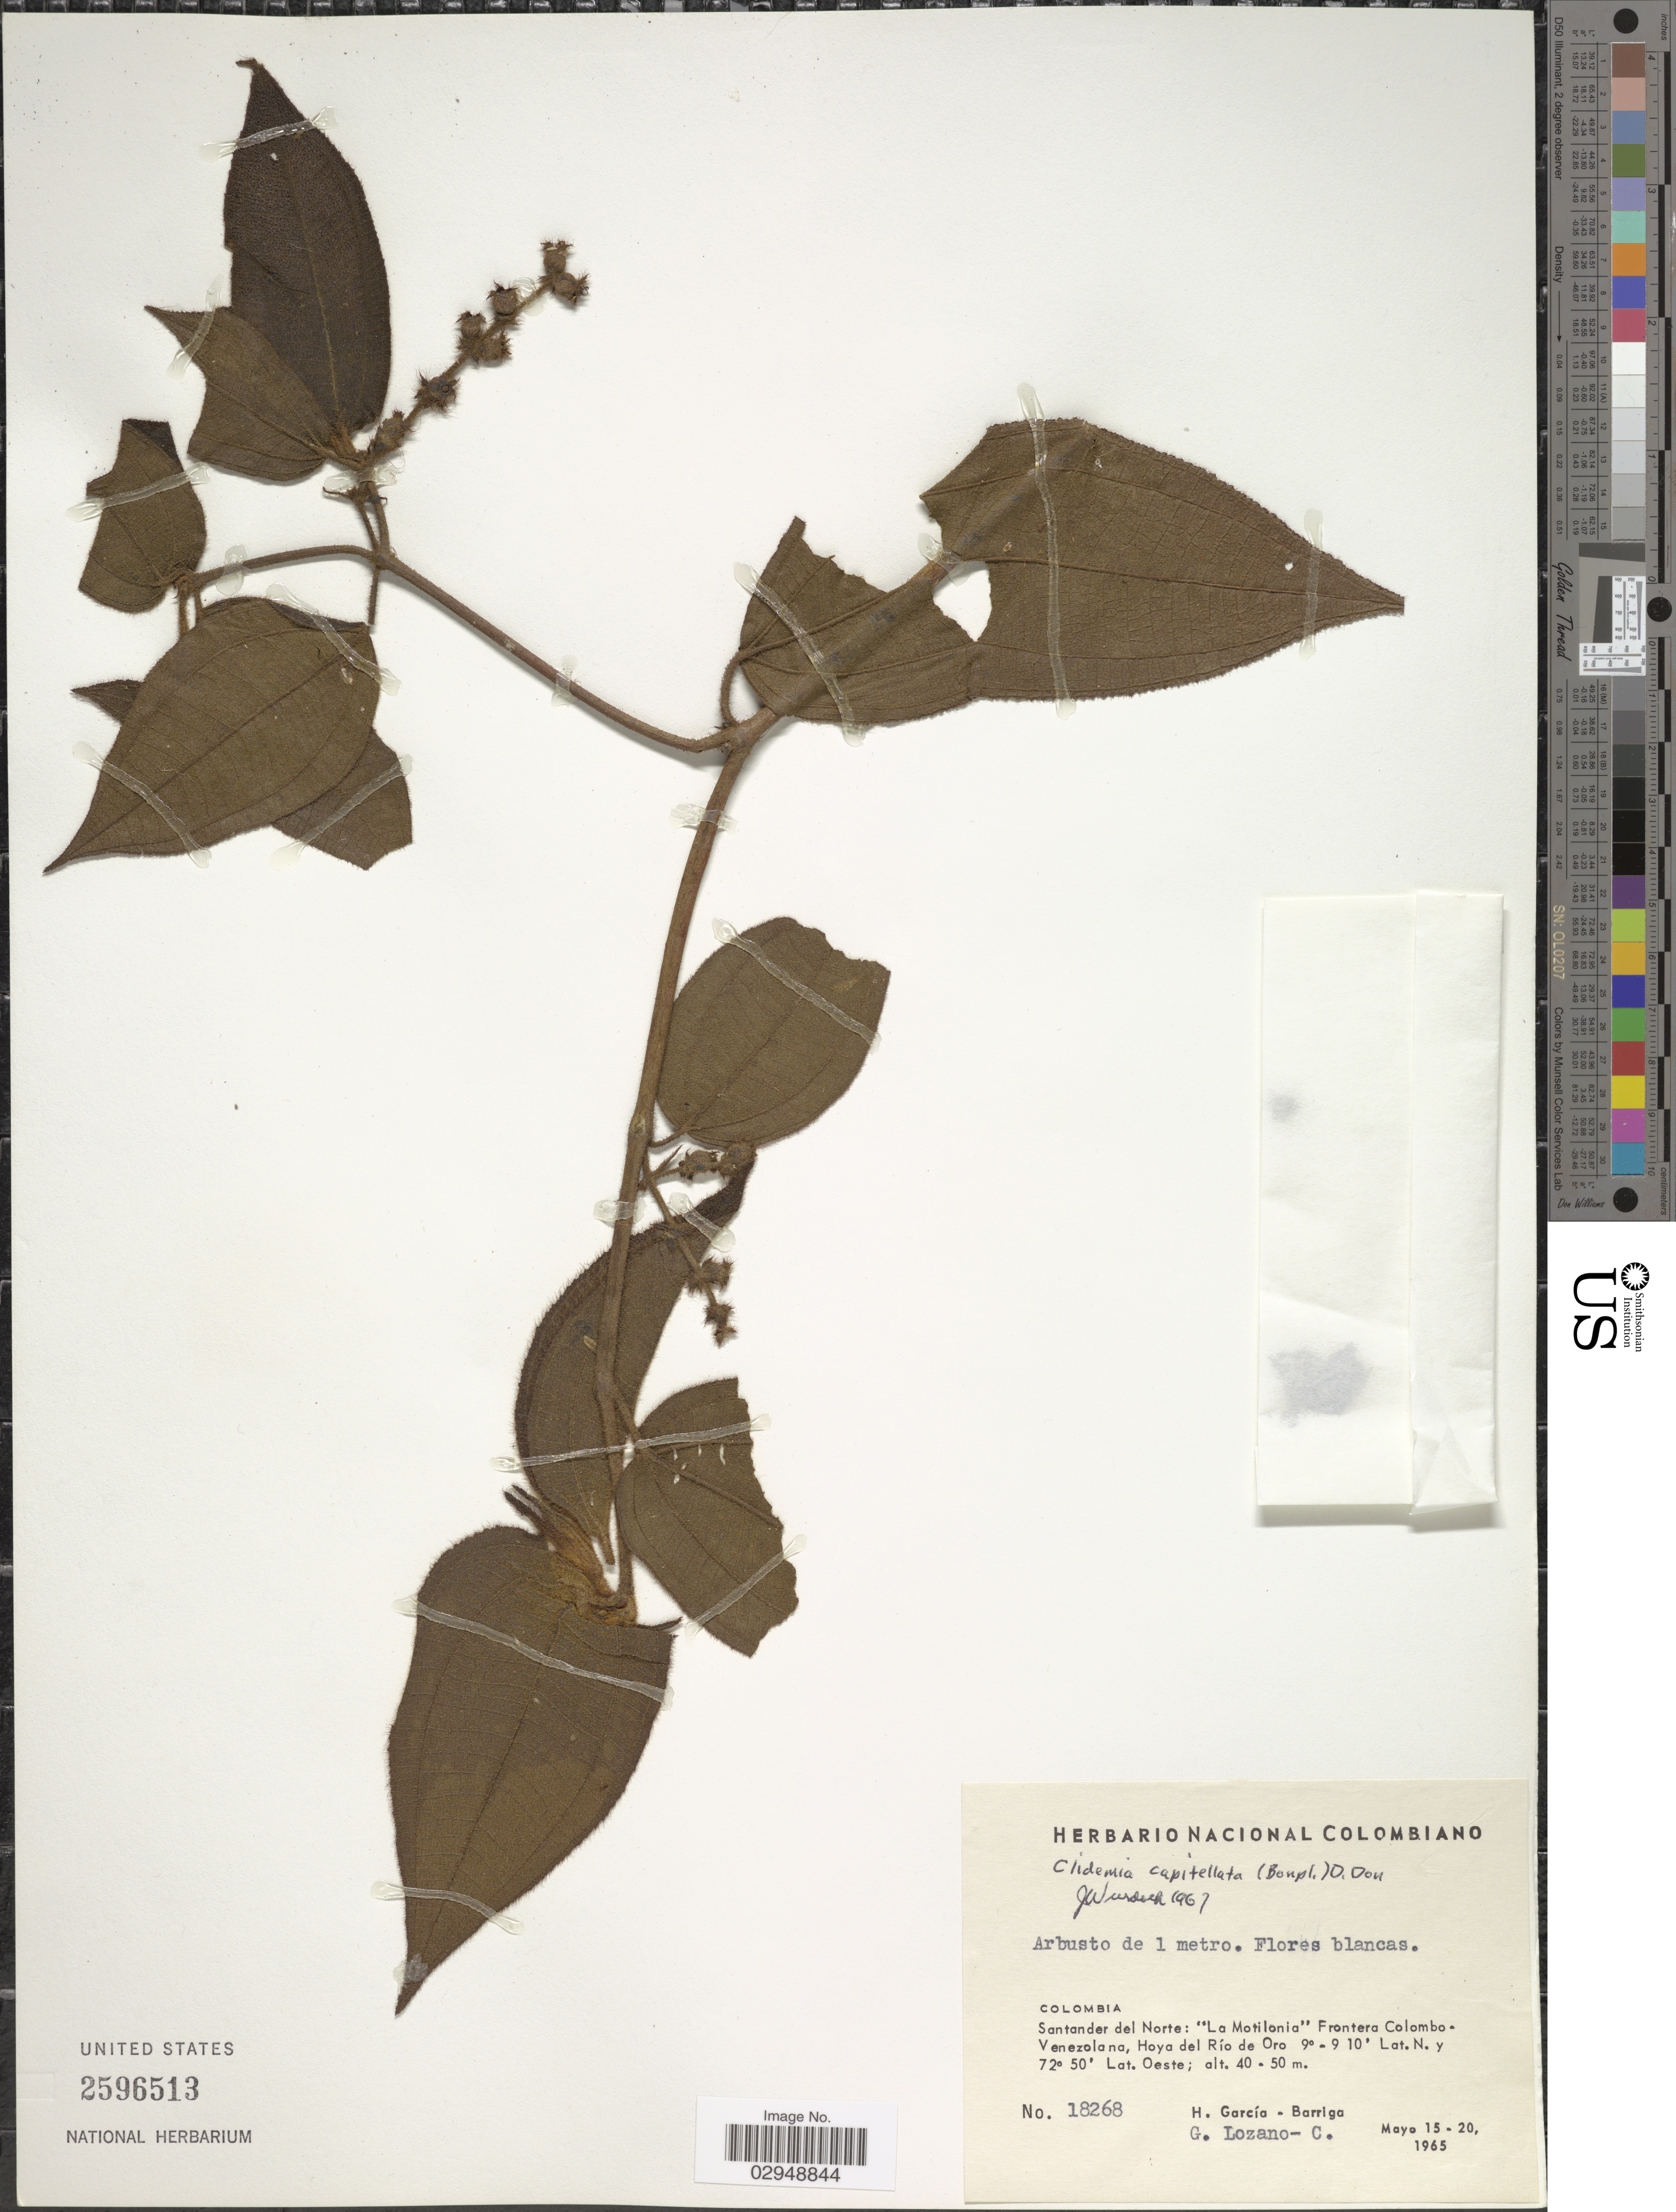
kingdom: Plantae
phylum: Tracheophyta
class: Magnoliopsida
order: Myrtales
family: Melastomataceae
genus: Clidemia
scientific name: Clidemia capitellata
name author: (Bonpl.) D. Don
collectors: H. García Barriga & G. Lozano-Contreras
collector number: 18268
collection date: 1965-05-15/1965-05-20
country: Colombia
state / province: Norte de Santander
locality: Santander del Norte: "La Motilonia" Frontera Colombo. Venezolana, Hoya del Río de Oro.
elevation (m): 40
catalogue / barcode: US 2596513